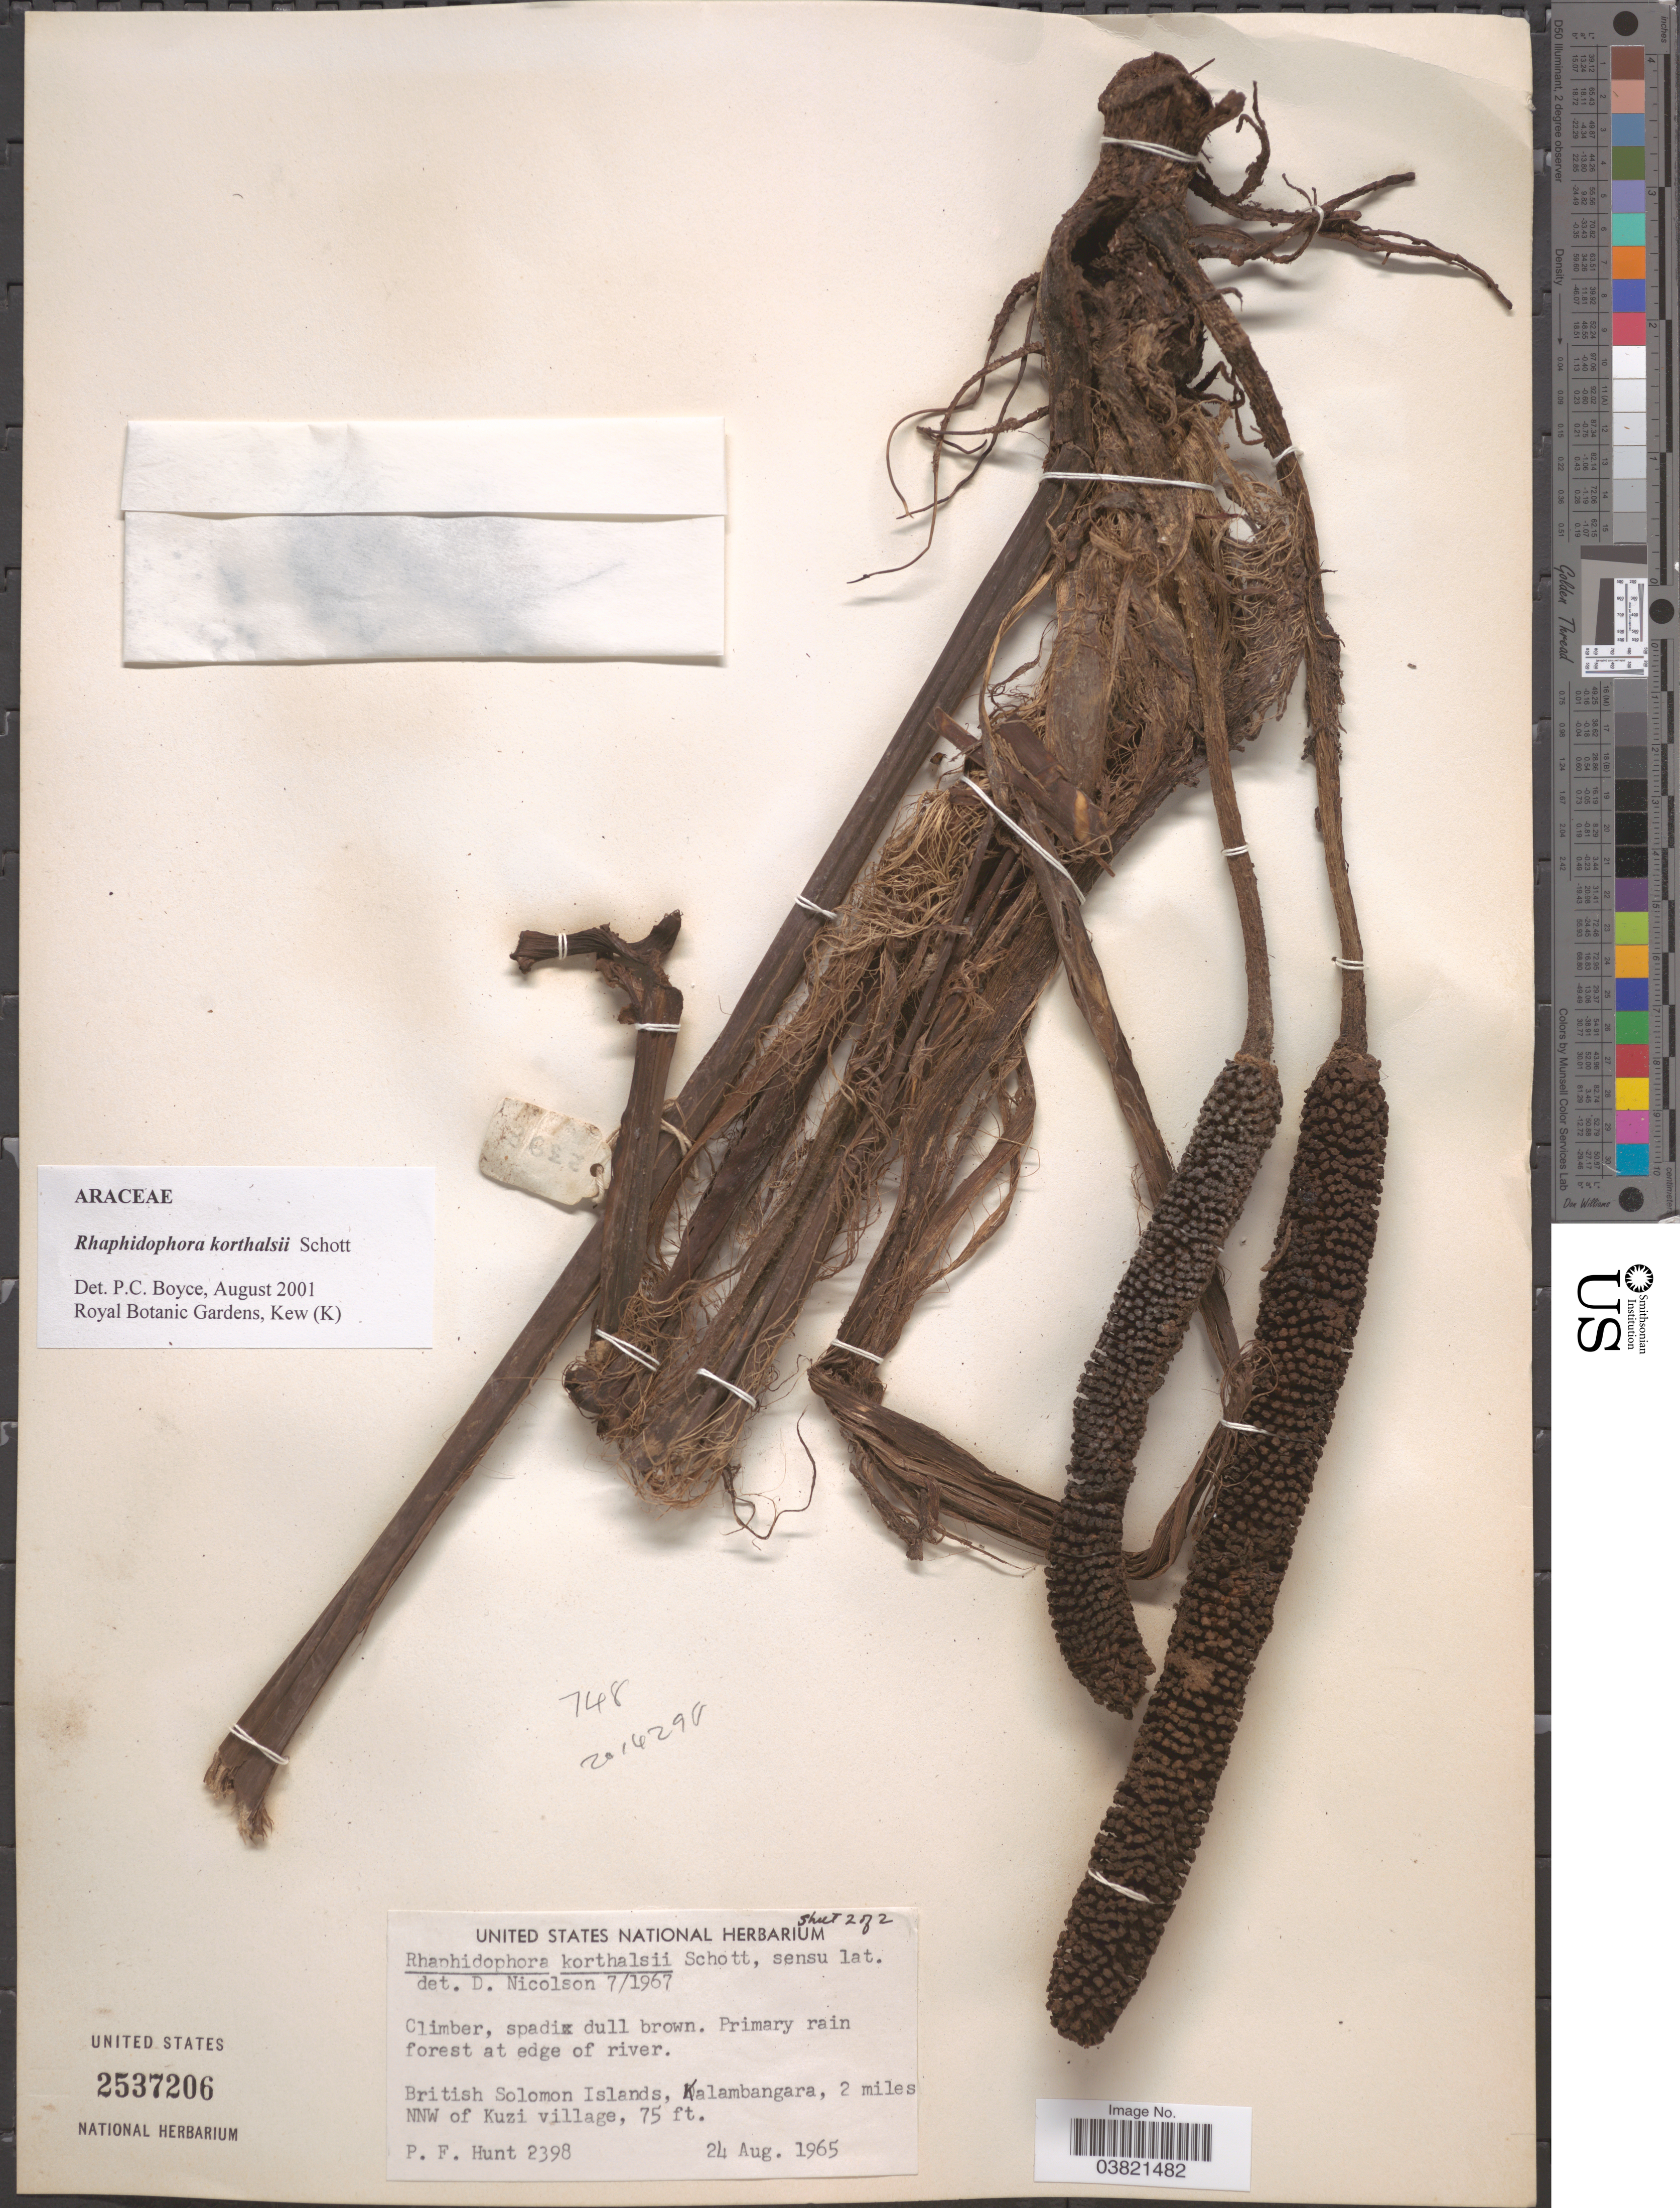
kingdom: Plantae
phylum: Tracheophyta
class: Liliopsida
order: Alismatales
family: Araceae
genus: Rhaphidophora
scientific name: Rhaphidophora korthalsii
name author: Schott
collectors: P. F. Hunt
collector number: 2398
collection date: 1965-08-24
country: Solomon Islands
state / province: Solomon Islands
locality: British Solomon Islands, Kalambangara, 2 miles NNW of Kuzi village.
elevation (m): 23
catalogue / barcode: US 2537206